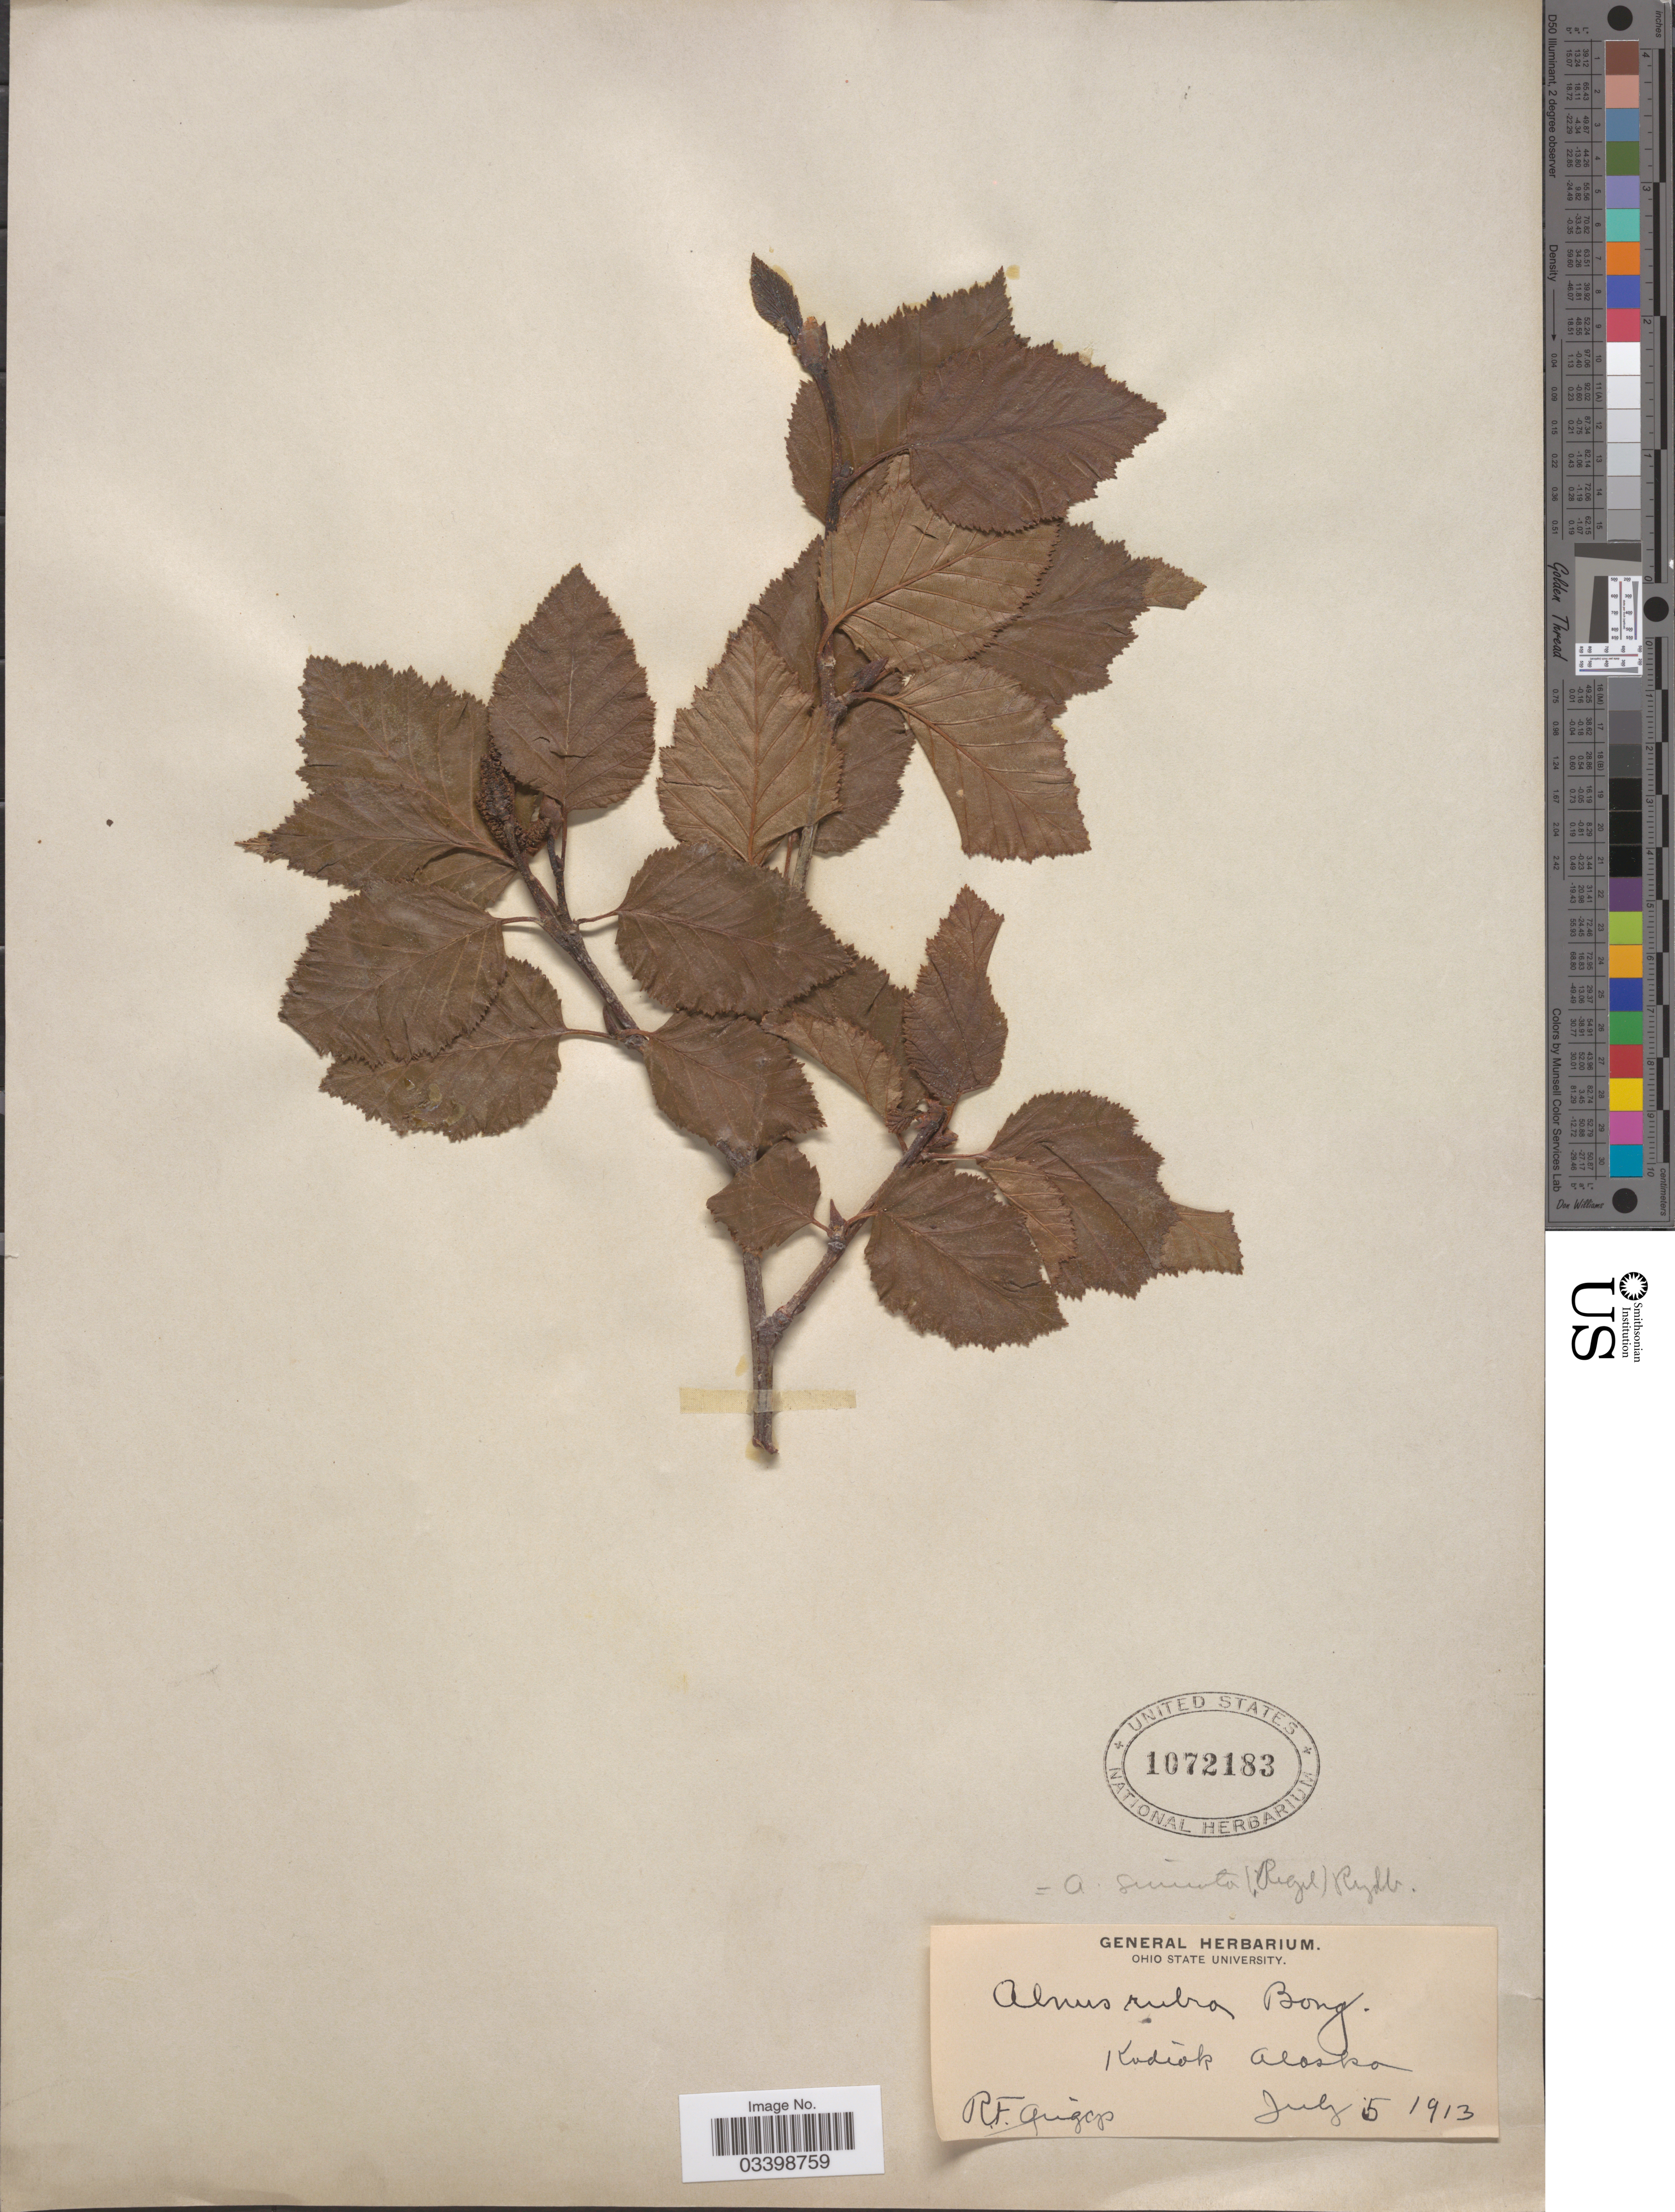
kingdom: Plantae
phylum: Tracheophyta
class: Magnoliopsida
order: Fagales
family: Betulaceae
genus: Alnus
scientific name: Alnus viridis subsp. sinuata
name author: Regel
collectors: R. F. Griggs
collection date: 1913-07-05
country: United States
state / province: Alaska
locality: Kodiak.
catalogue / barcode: US 1072183